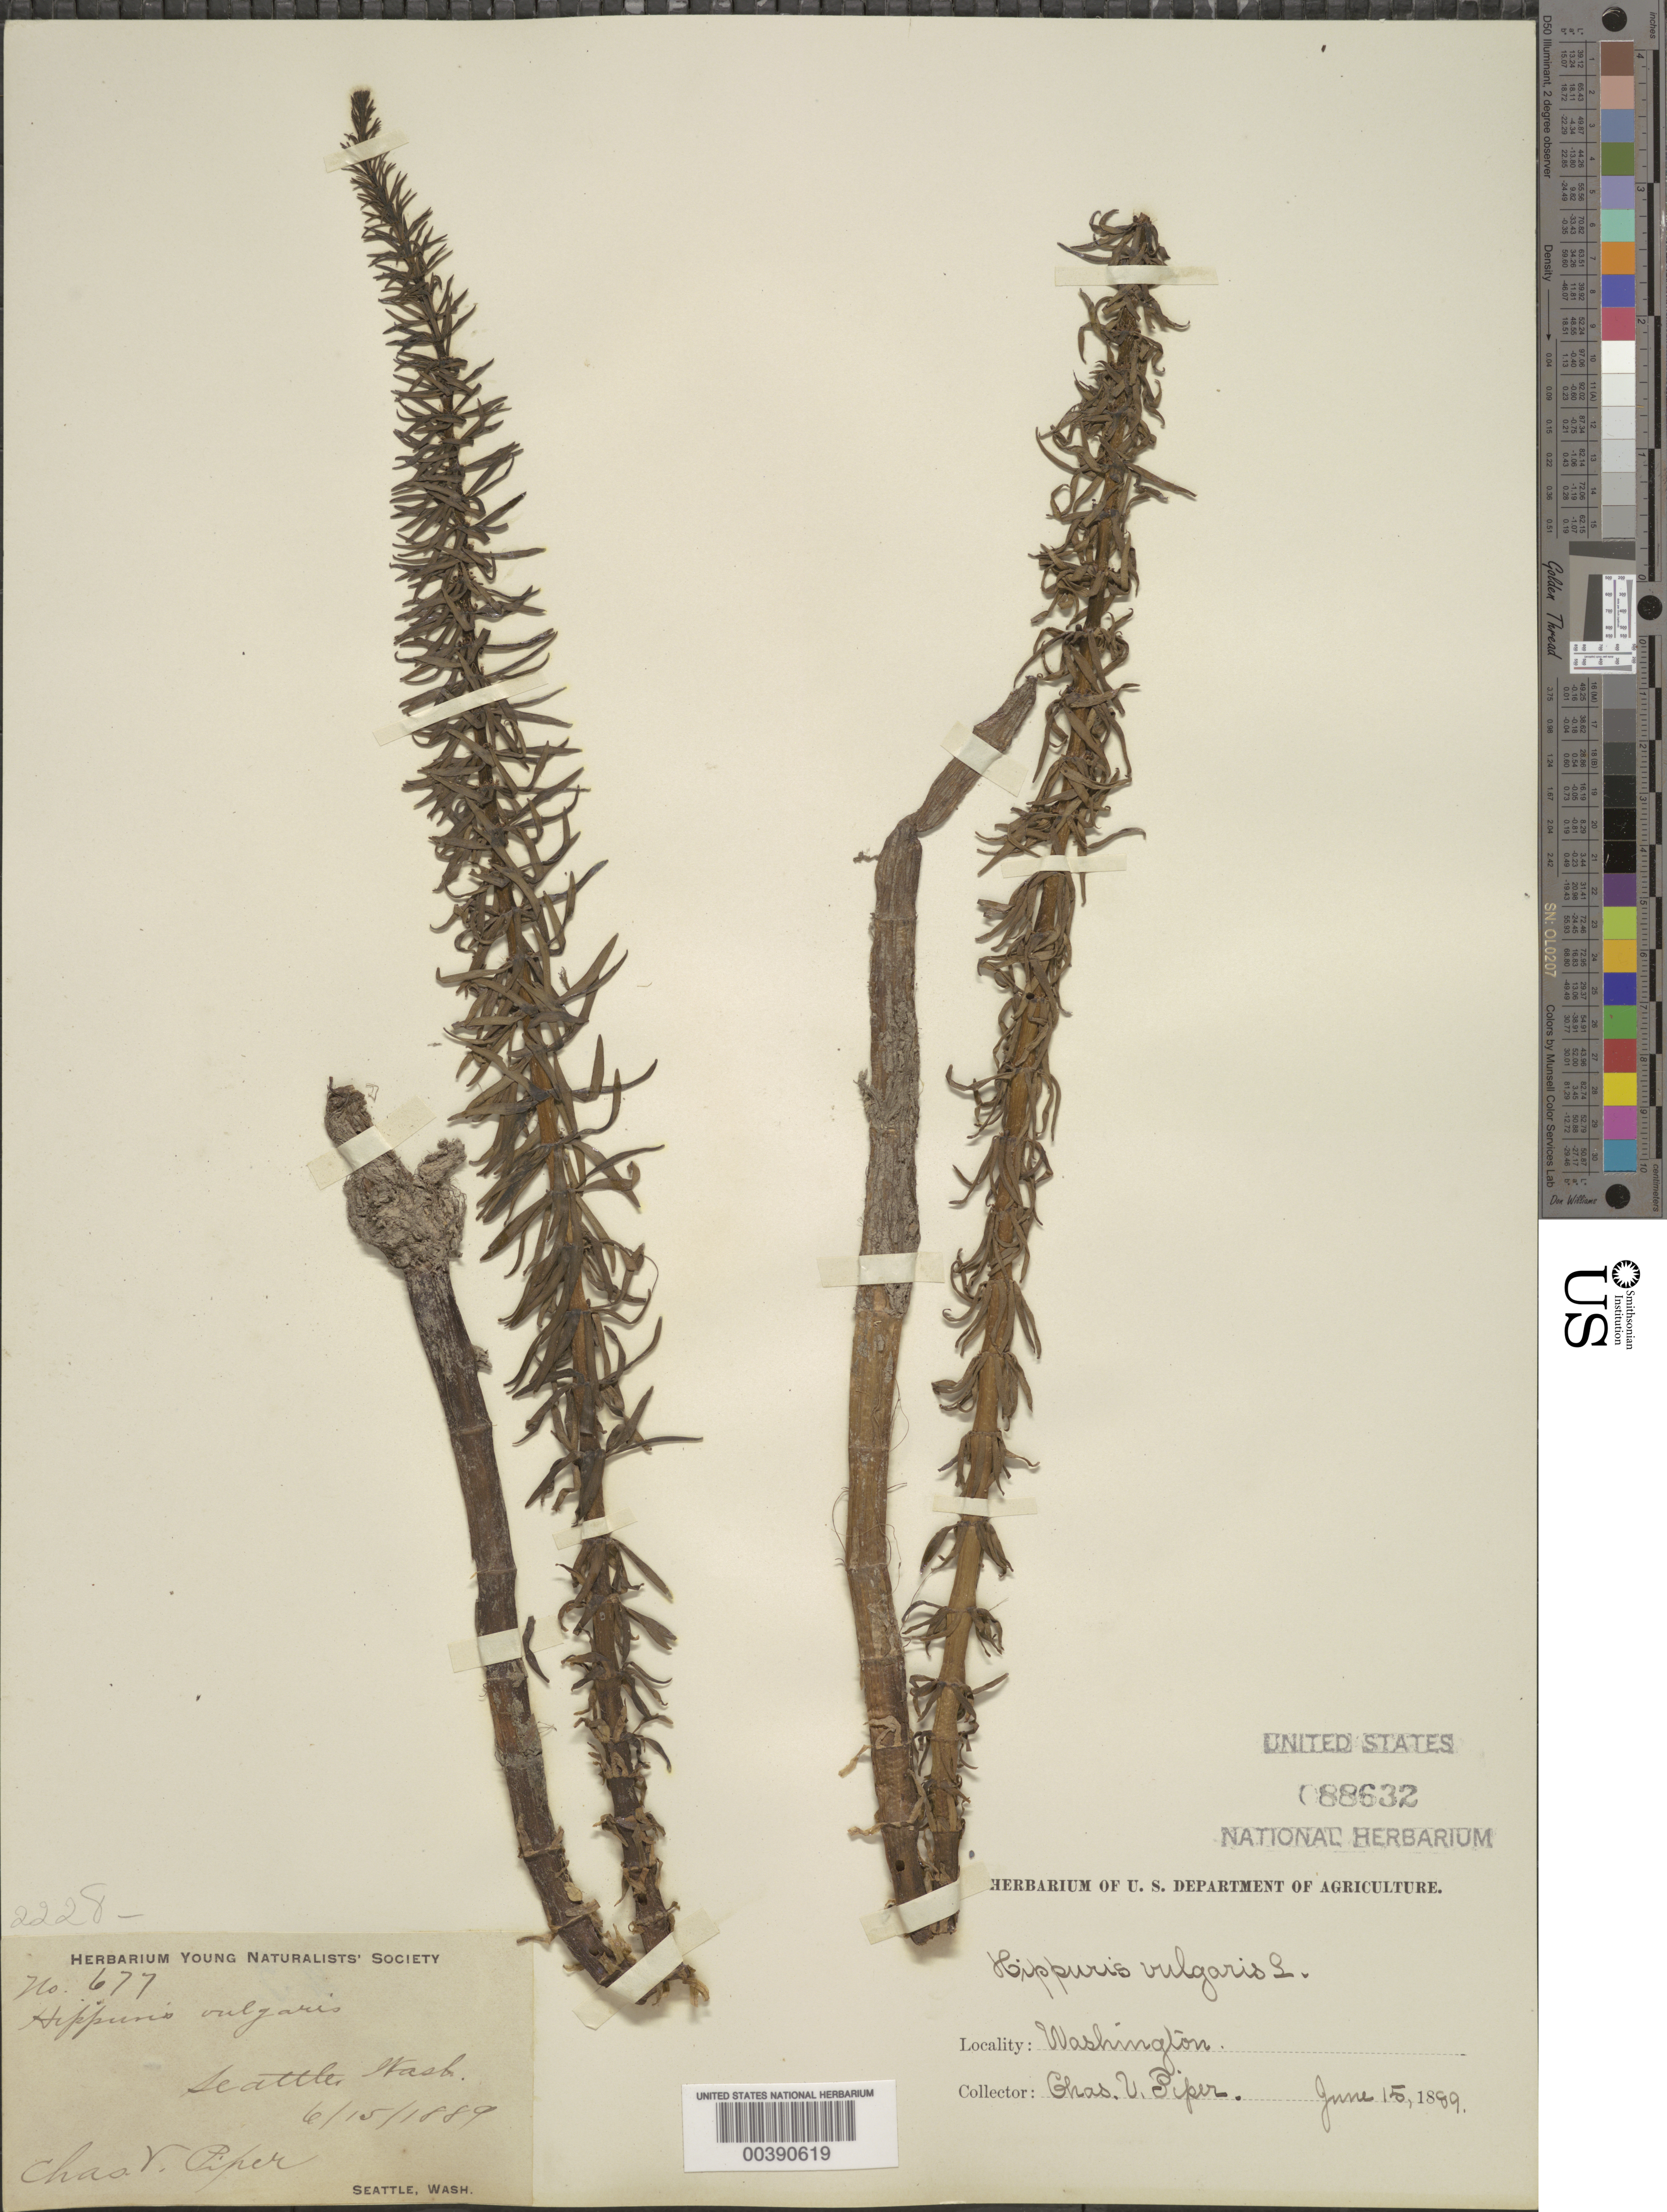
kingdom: Plantae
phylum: Tracheophyta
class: Magnoliopsida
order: Lamiales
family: Plantaginaceae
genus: Hippuris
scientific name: Hippuris vulgaris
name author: L.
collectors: C. V. Piper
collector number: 677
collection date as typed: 15 Jun 1889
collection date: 1889-06-15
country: United States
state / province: Washington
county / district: King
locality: Seattle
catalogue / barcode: US 88632